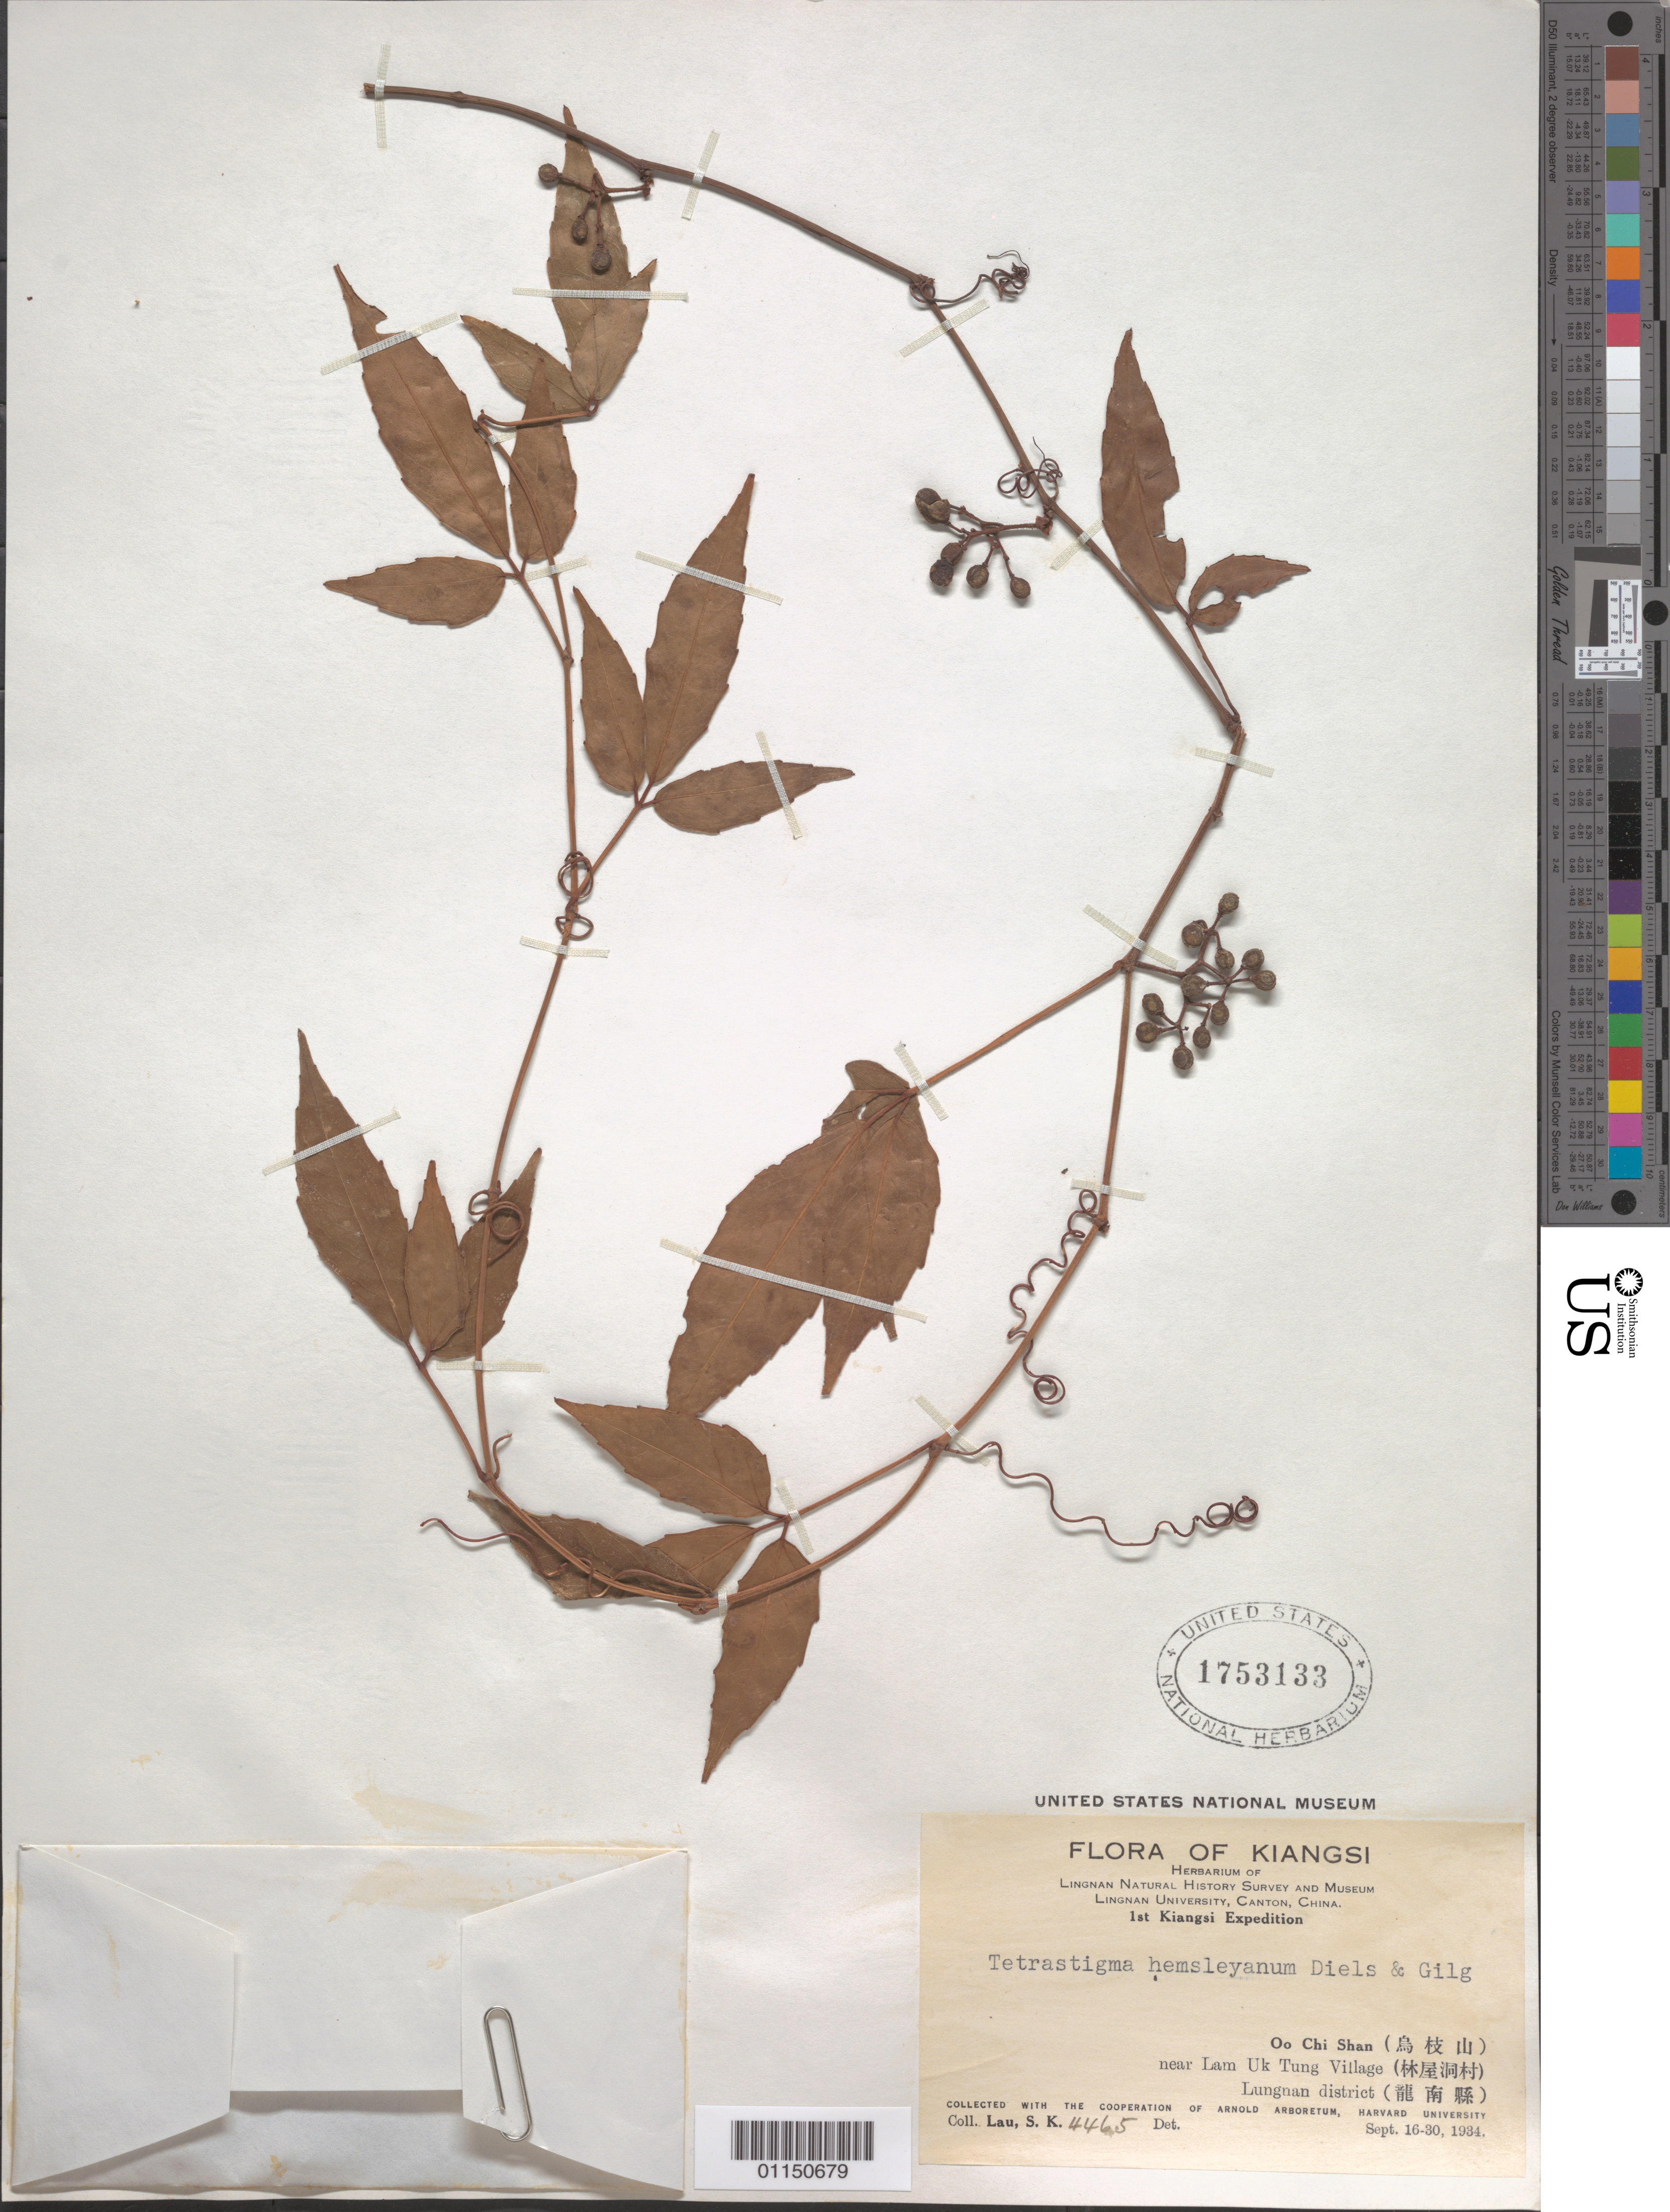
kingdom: Plantae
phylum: Tracheophyta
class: Magnoliopsida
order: Vitales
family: Vitaceae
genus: Tetrastigma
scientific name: Tetrastigma hemsleyanum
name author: Diels & Gilg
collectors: S. K. Lau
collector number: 4465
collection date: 1934-09-16/1934-09-30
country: China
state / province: Jiangxi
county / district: Lungnan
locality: Oo Chi Shan, near Lam Uk Tung Village.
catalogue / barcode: US 1753133